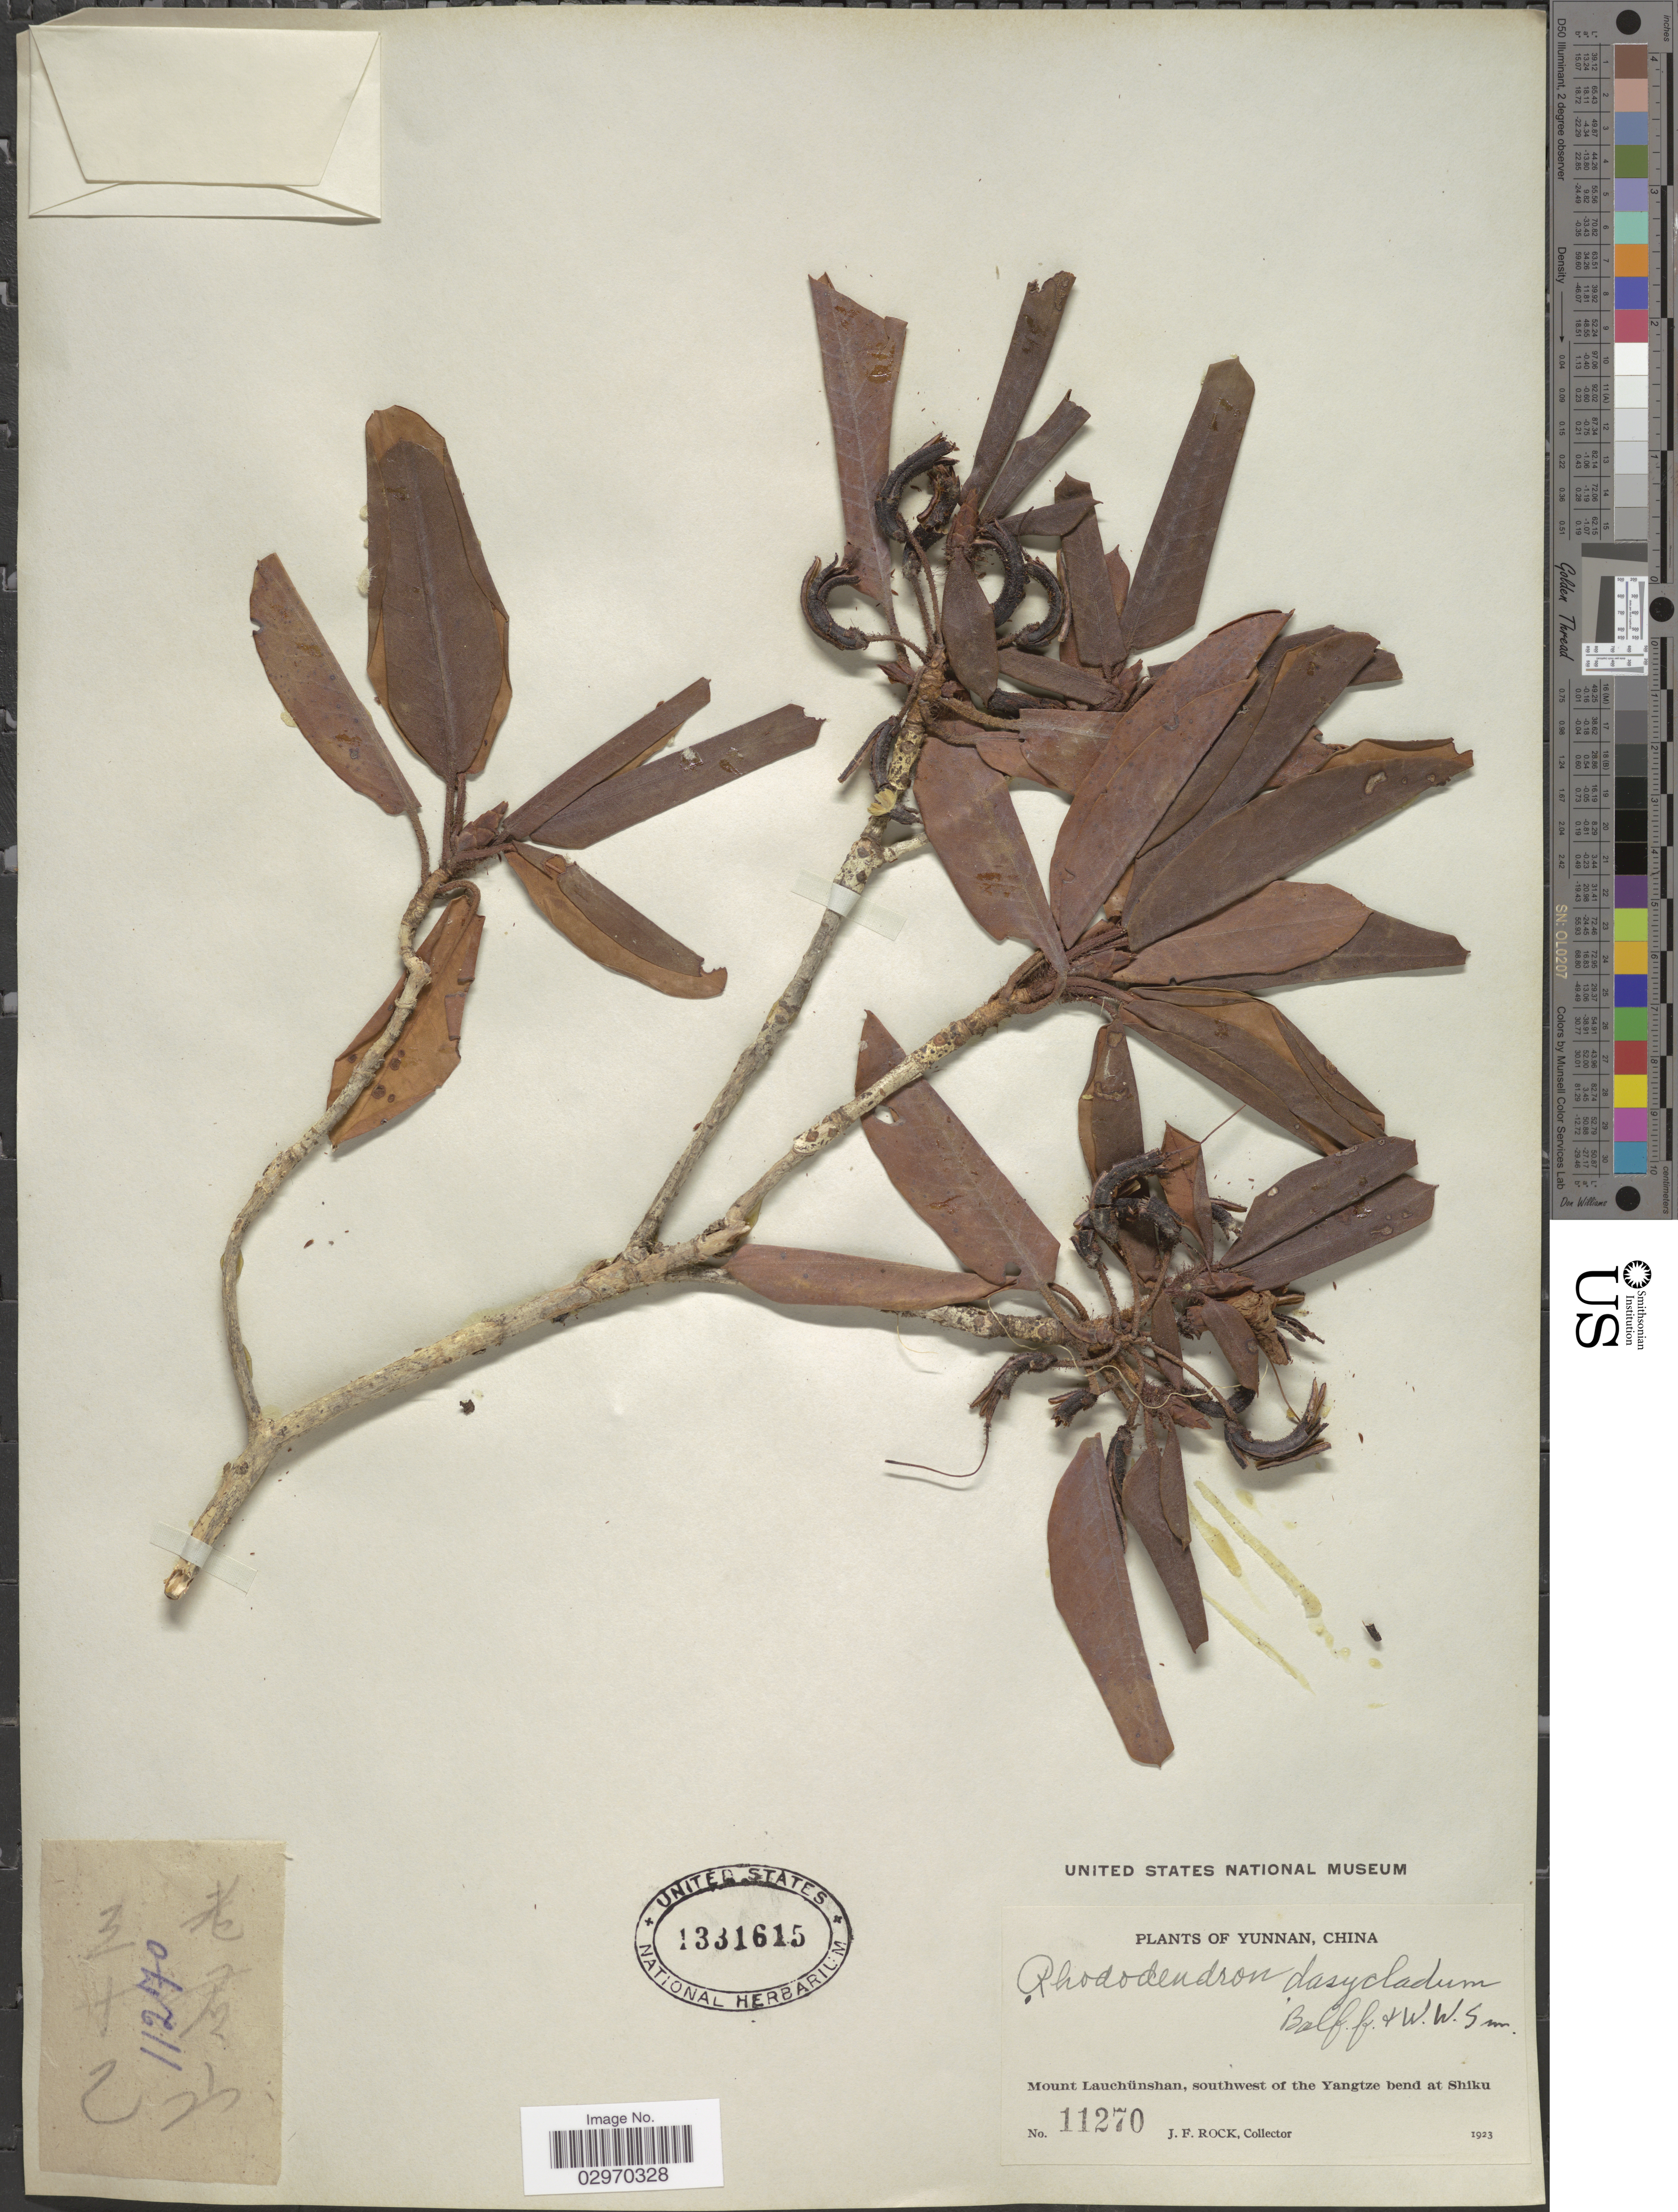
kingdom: Plantae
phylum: Tracheophyta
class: Magnoliopsida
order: Ericales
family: Ericaceae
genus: Rhododendron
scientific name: Rhododendron dasycladum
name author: Balf. f. & W.W. Sm.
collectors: J. Rock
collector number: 11270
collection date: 1923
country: China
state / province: Yunnan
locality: Mount Lauchünshan, southwest of the Yangtze bend at Shiku.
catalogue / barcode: US 1331615